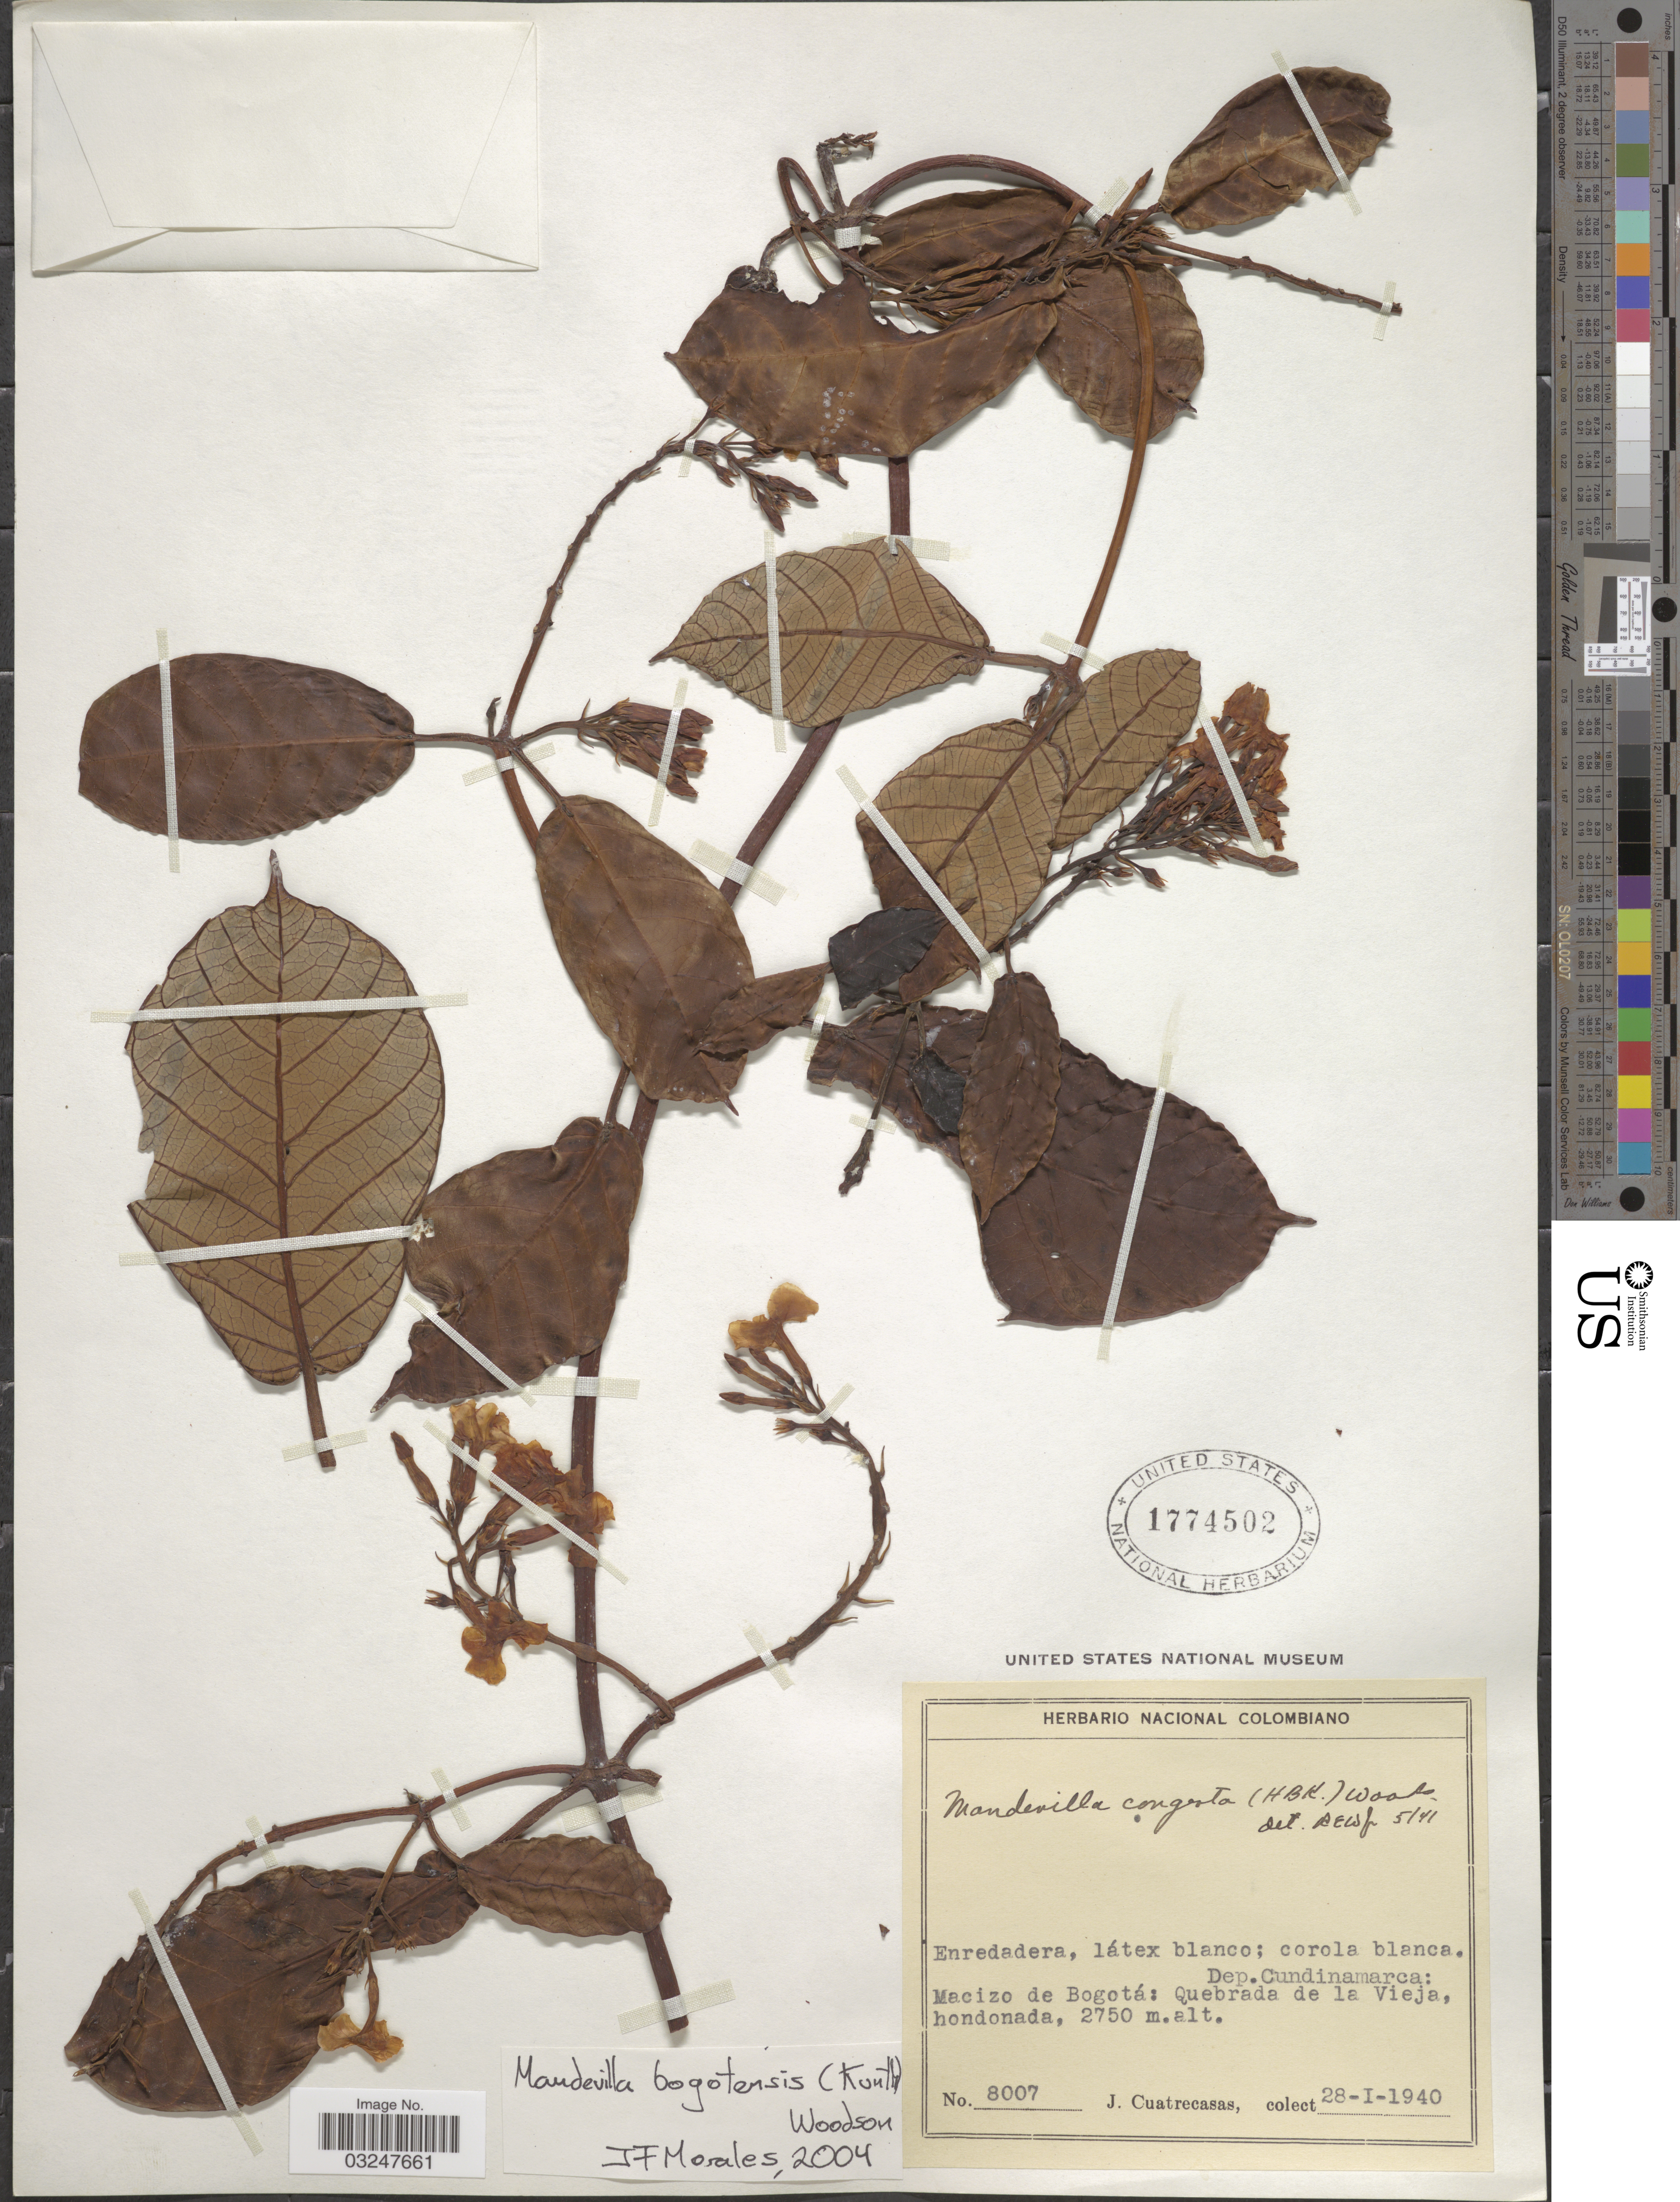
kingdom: Plantae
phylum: Tracheophyta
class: Magnoliopsida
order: Gentianales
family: Apocynaceae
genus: Mandevilla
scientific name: Mandevilla bogotensis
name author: (Kunth) Woodson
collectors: J. Cuatrecasas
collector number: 8007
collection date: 1940-01-28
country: Colombia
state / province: Cundinamarca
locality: Dep. Cundinamarca: Macizo de Bogotá: Quebrada de la Vieja hondonada.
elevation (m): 2750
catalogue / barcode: US 1774502